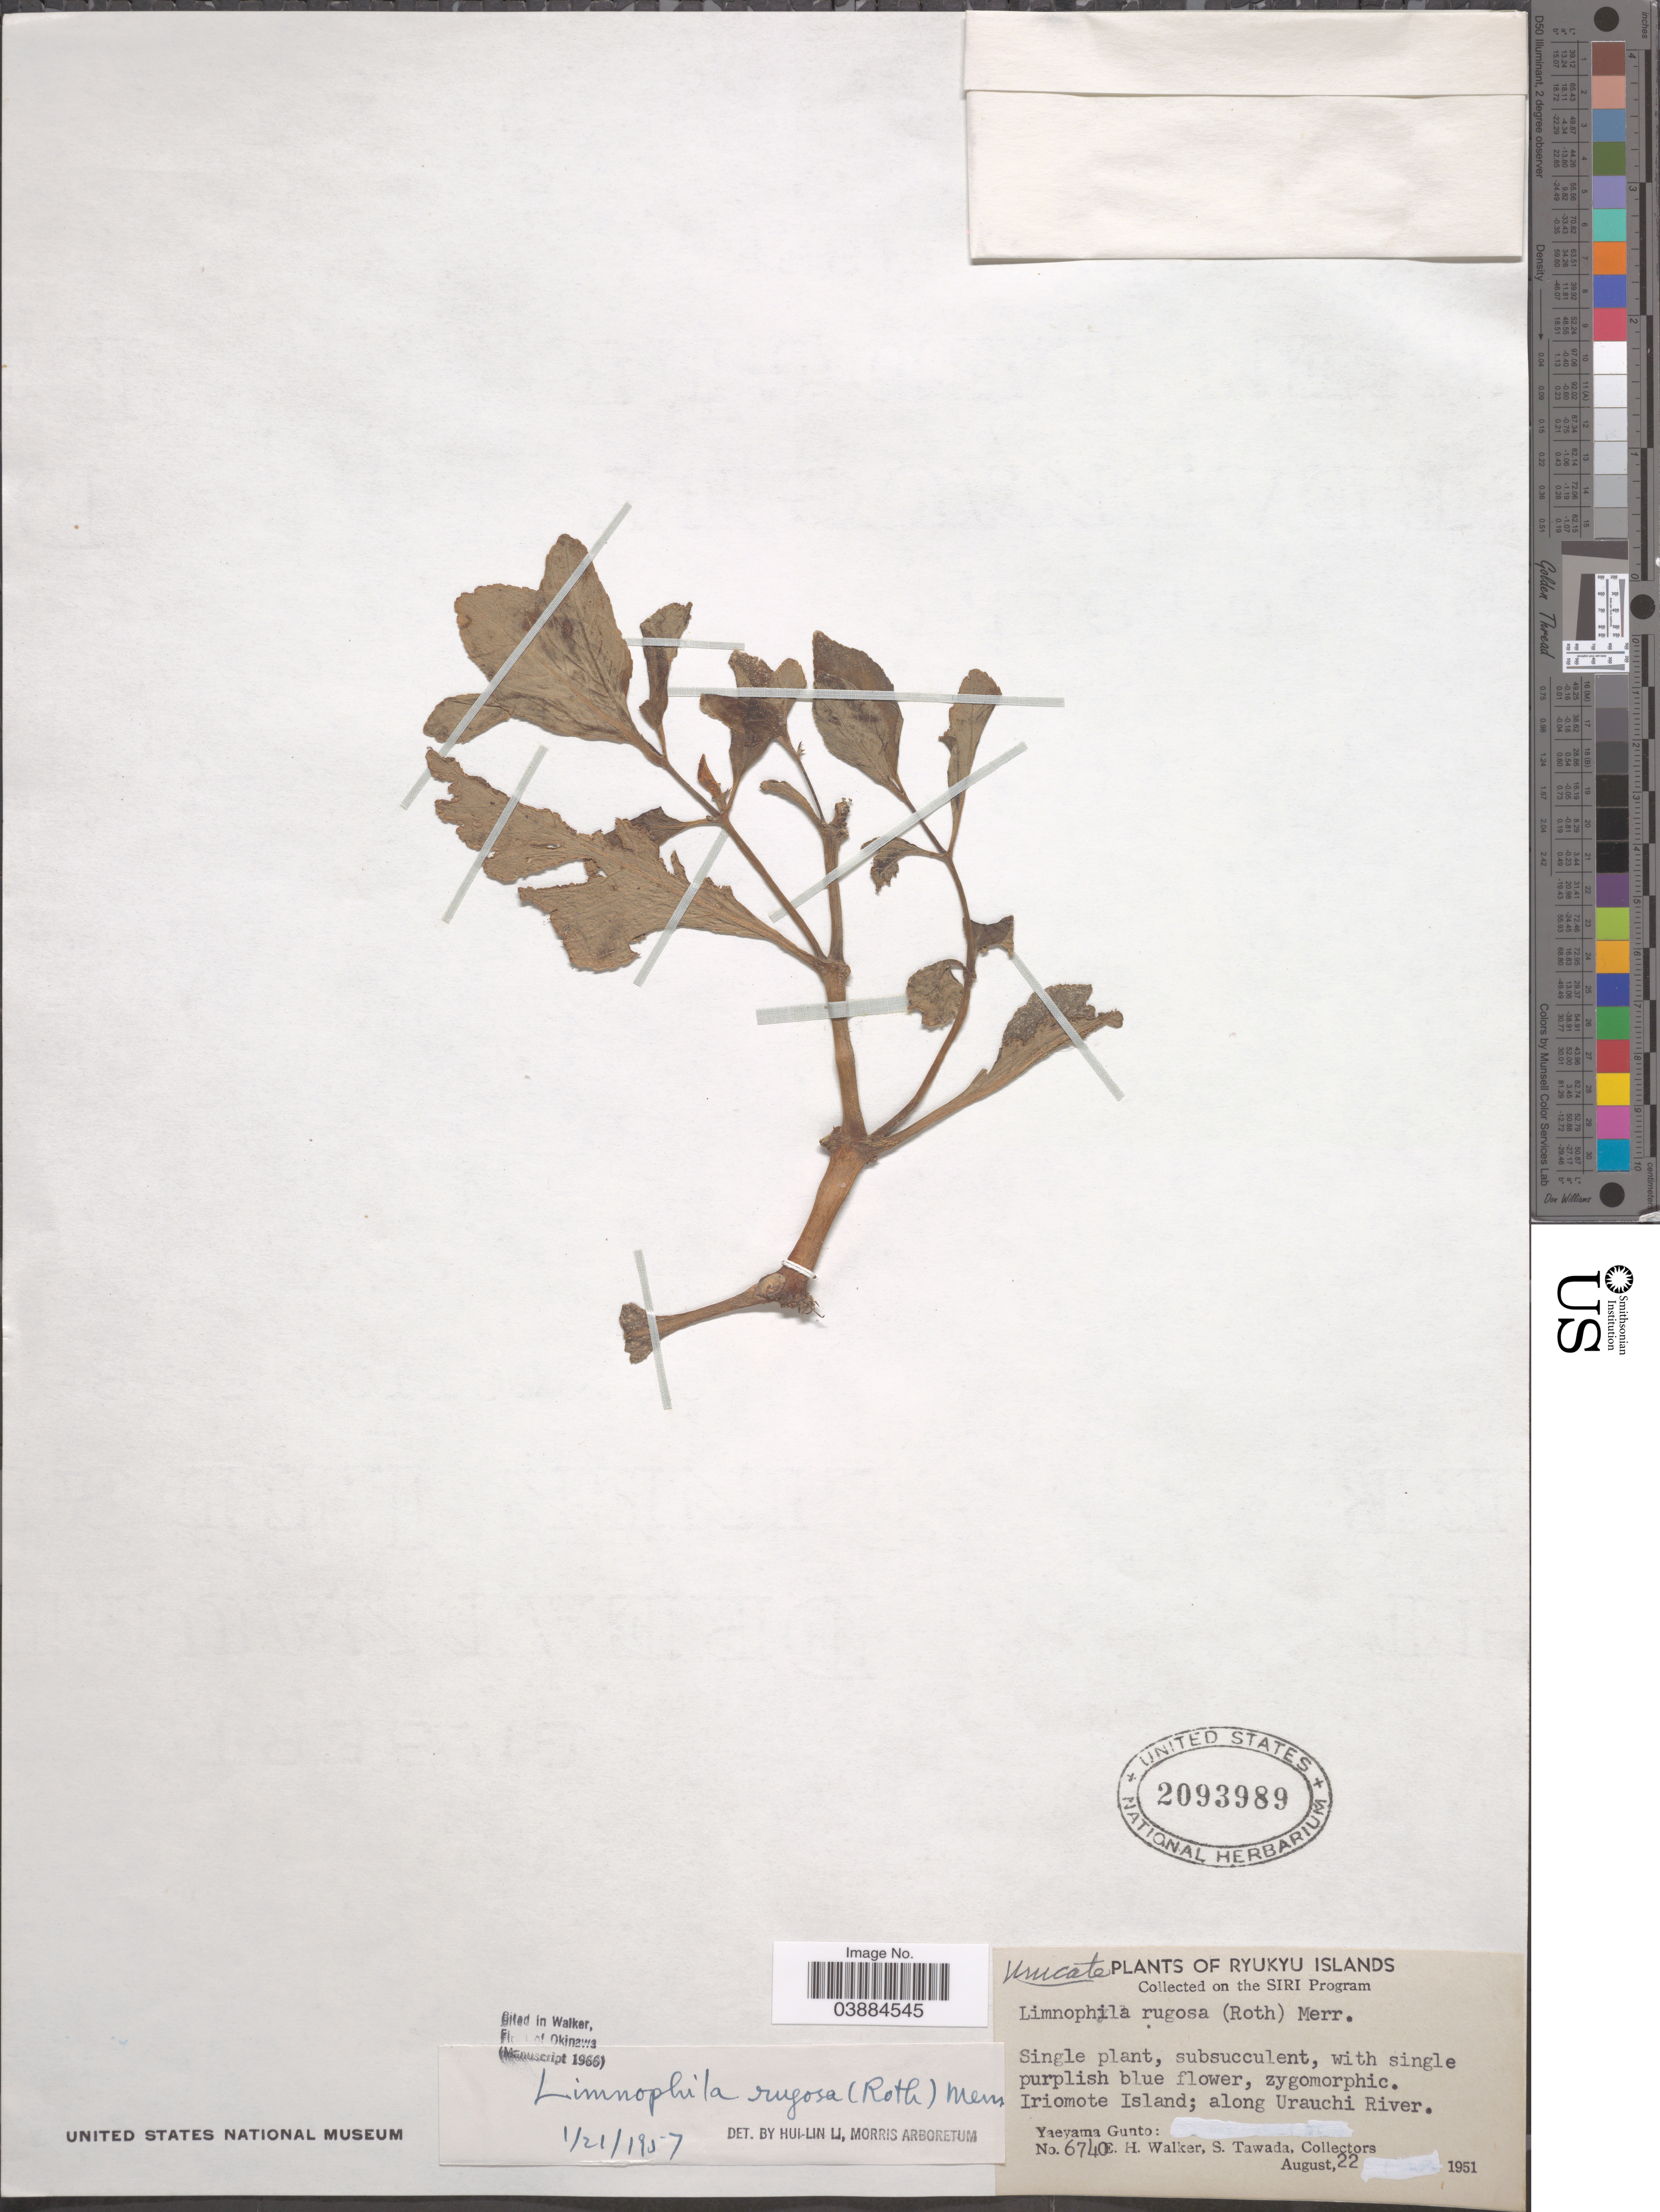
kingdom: Plantae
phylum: Tracheophyta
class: Magnoliopsida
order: Lamiales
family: Plantaginaceae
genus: Limnophila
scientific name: Limnophila rugosa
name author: (Roth) Merr.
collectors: E. H. Walker & S. Tawada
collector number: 6740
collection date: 1951-08-22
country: Japan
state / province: Okinawa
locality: Ryukyu Islands. Iriomote Island; along Urauchi River. Yaeyama Gunto.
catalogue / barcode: US 2093989